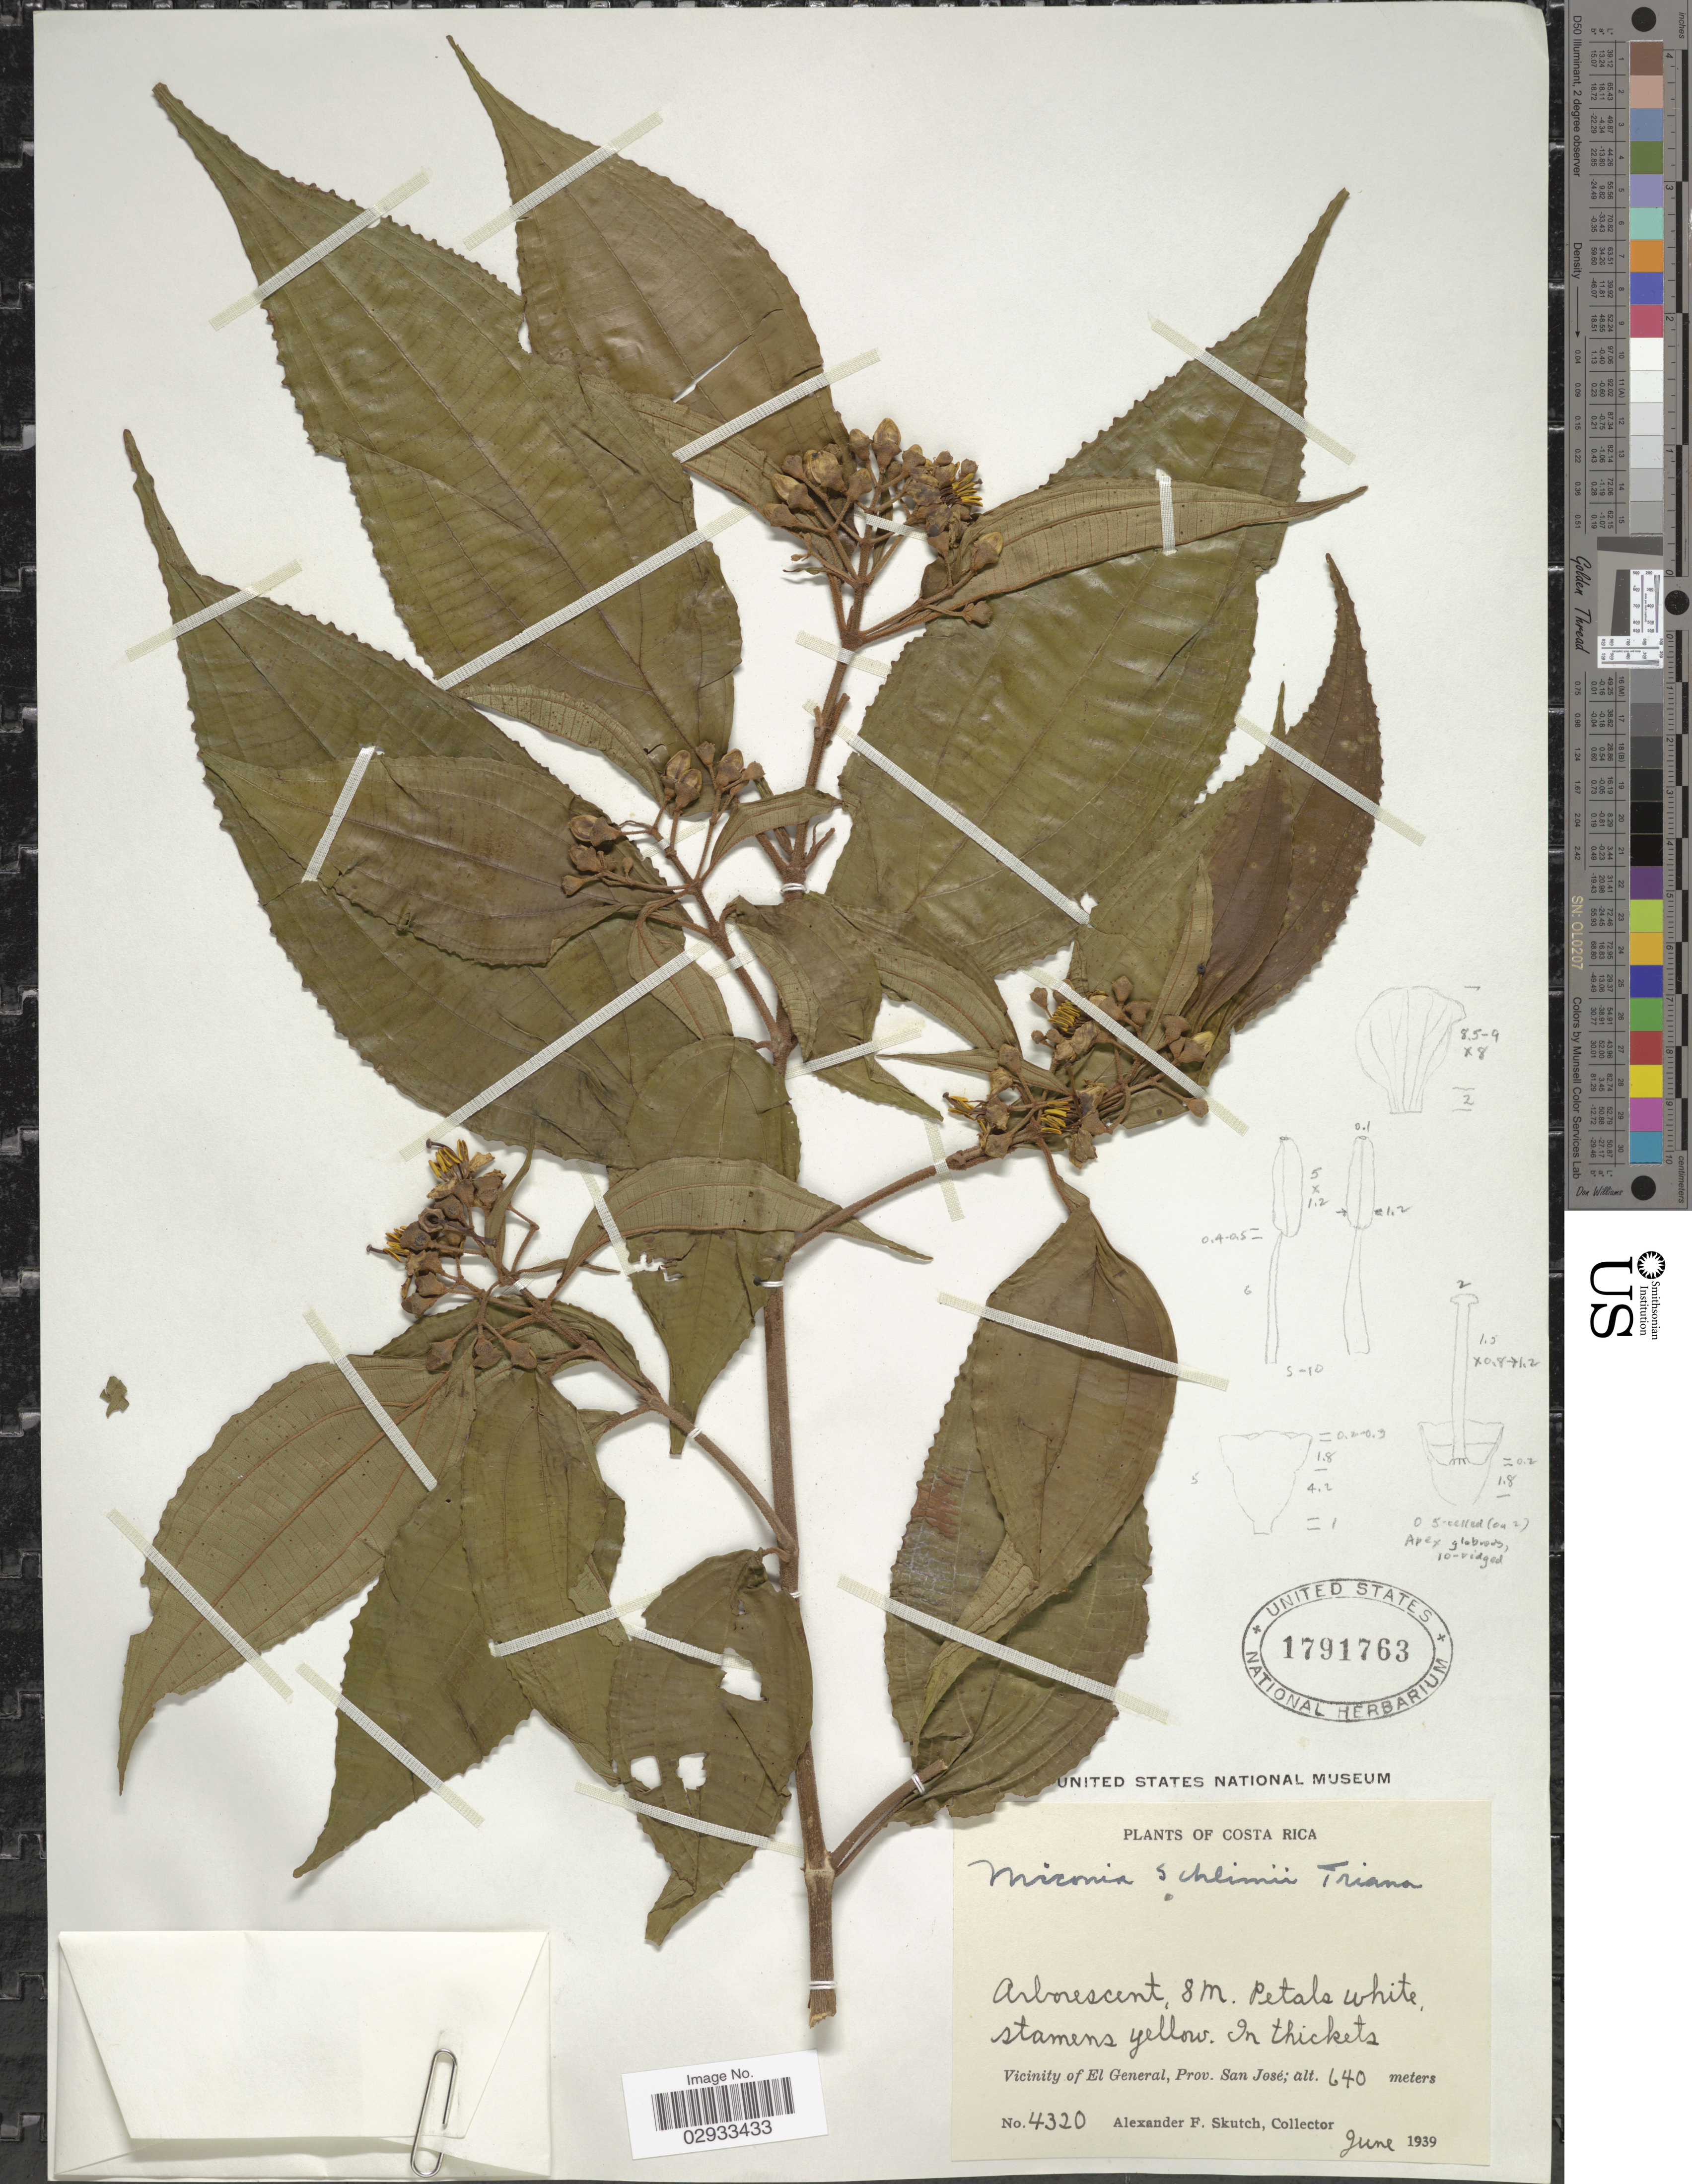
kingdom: Plantae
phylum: Tracheophyta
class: Magnoliopsida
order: Myrtales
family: Melastomataceae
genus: Miconia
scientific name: Miconia schlimii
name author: Triana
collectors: A. F. Skutch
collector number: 4320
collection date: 1939-06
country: Costa Rica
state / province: San José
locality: Vicinity of El General.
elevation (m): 640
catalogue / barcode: US 1791763